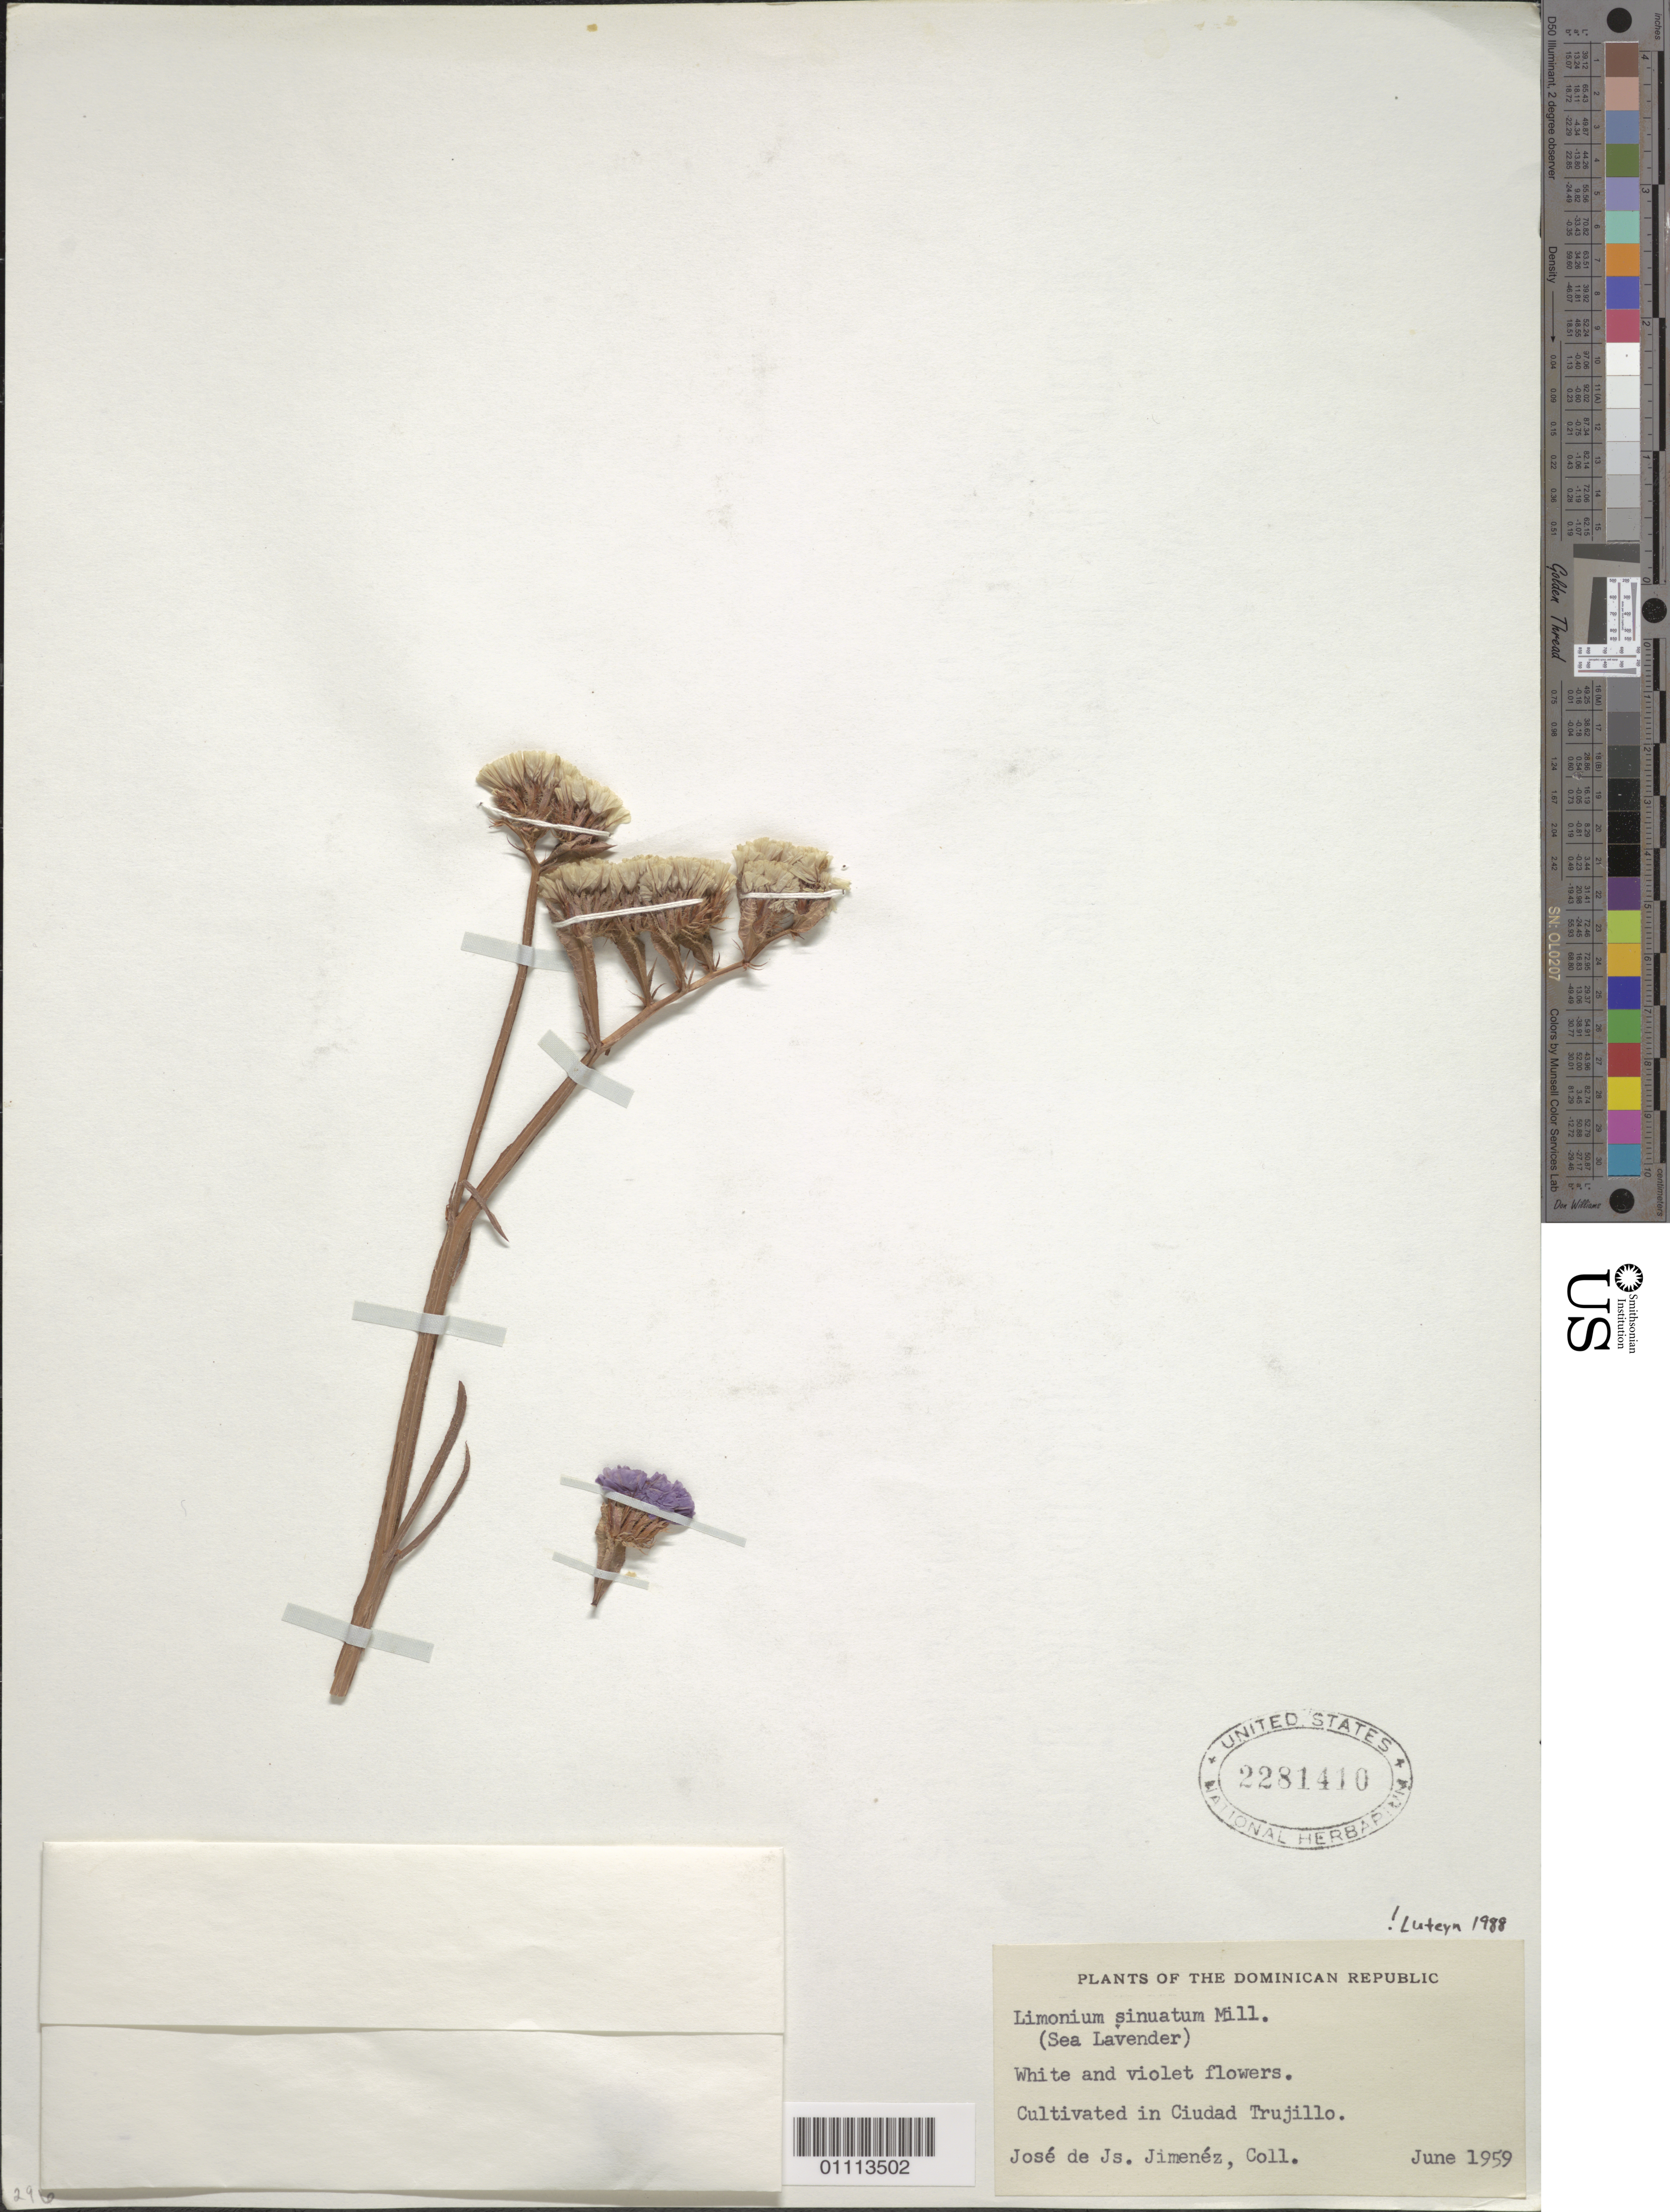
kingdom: Plantae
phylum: Tracheophyta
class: Magnoliopsida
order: Caryophyllales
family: Plumbaginaceae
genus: Limonium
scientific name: Limonium sinuatum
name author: (L.) Mill.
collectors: J. J. Jiménez Almonte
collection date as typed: Jun 1959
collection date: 1959-06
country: Dominican Republic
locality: Ciudad Trujillo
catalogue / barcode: US 2281410